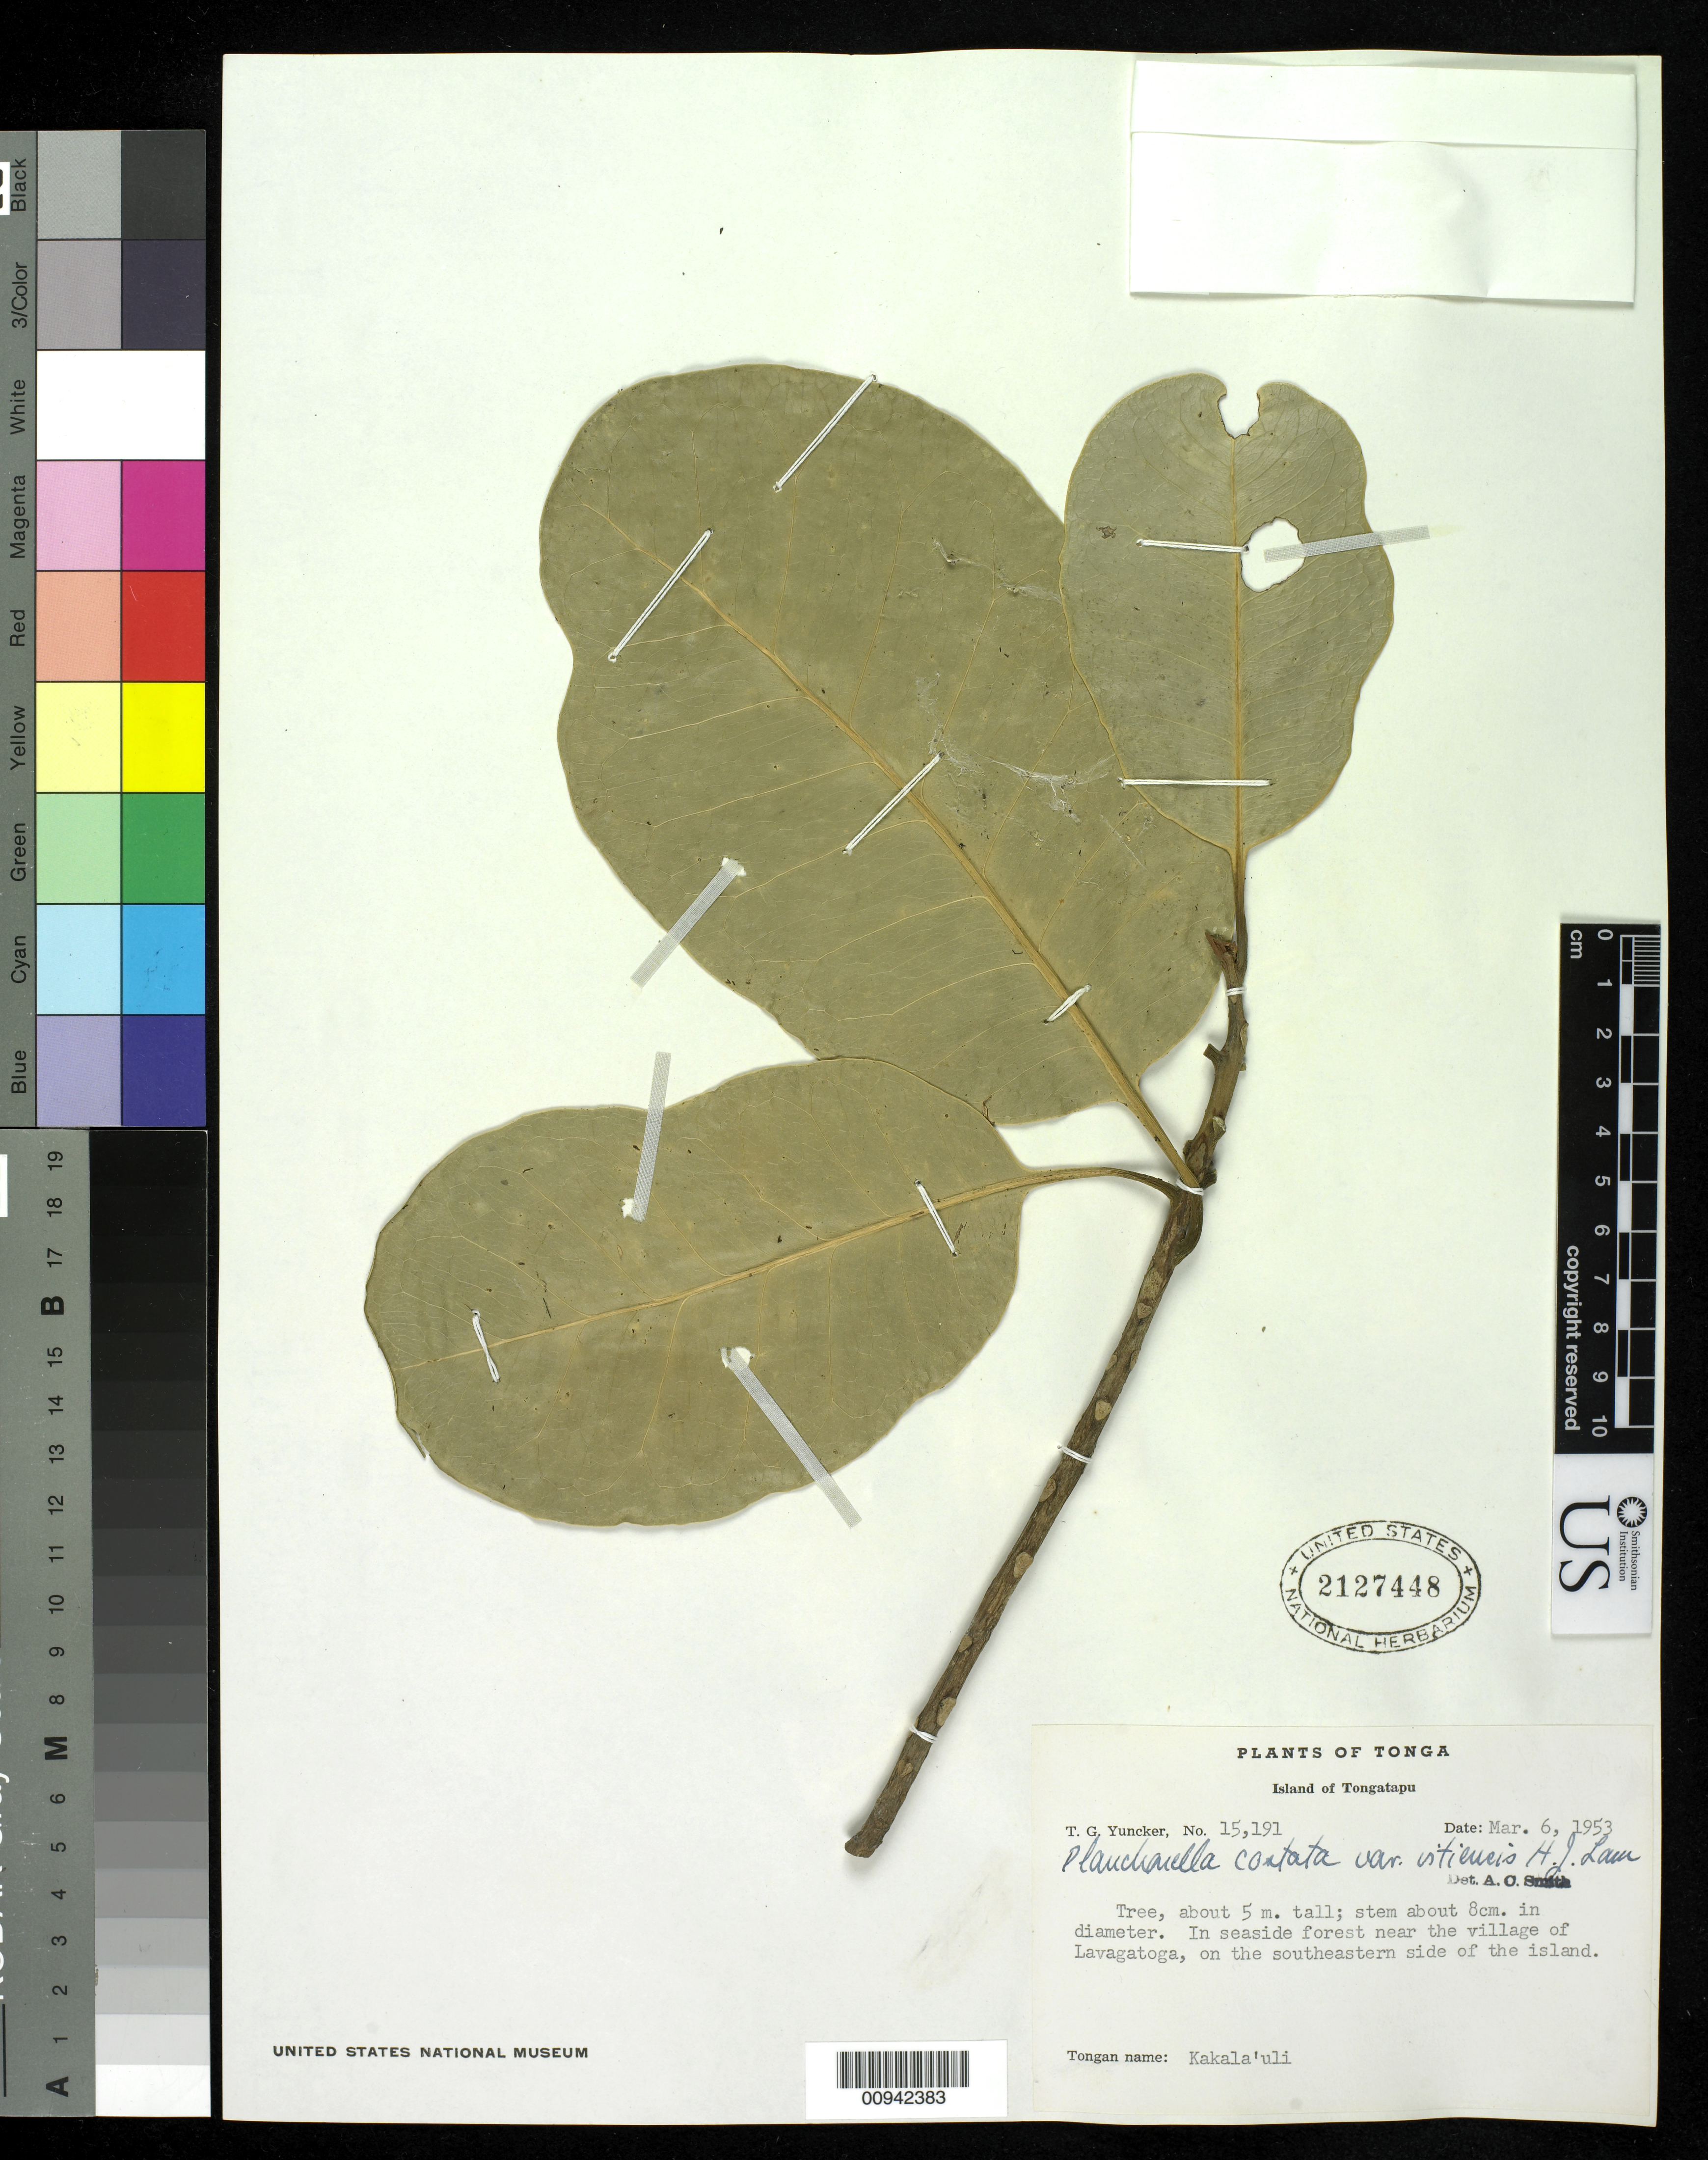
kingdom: Plantae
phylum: Tracheophyta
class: Magnoliopsida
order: Ericales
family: Sapotaceae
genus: Planchonella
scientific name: Planchonella costata var. vitiensis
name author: (A. Gray) H.J. Lam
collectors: T. G. Yuncker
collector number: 15191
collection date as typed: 06 Mar 1953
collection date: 1953-03-06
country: Tonga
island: Tongatapu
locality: In seaside forest near village of Lavagatoga, on southeastern side of island.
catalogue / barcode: US 2127448